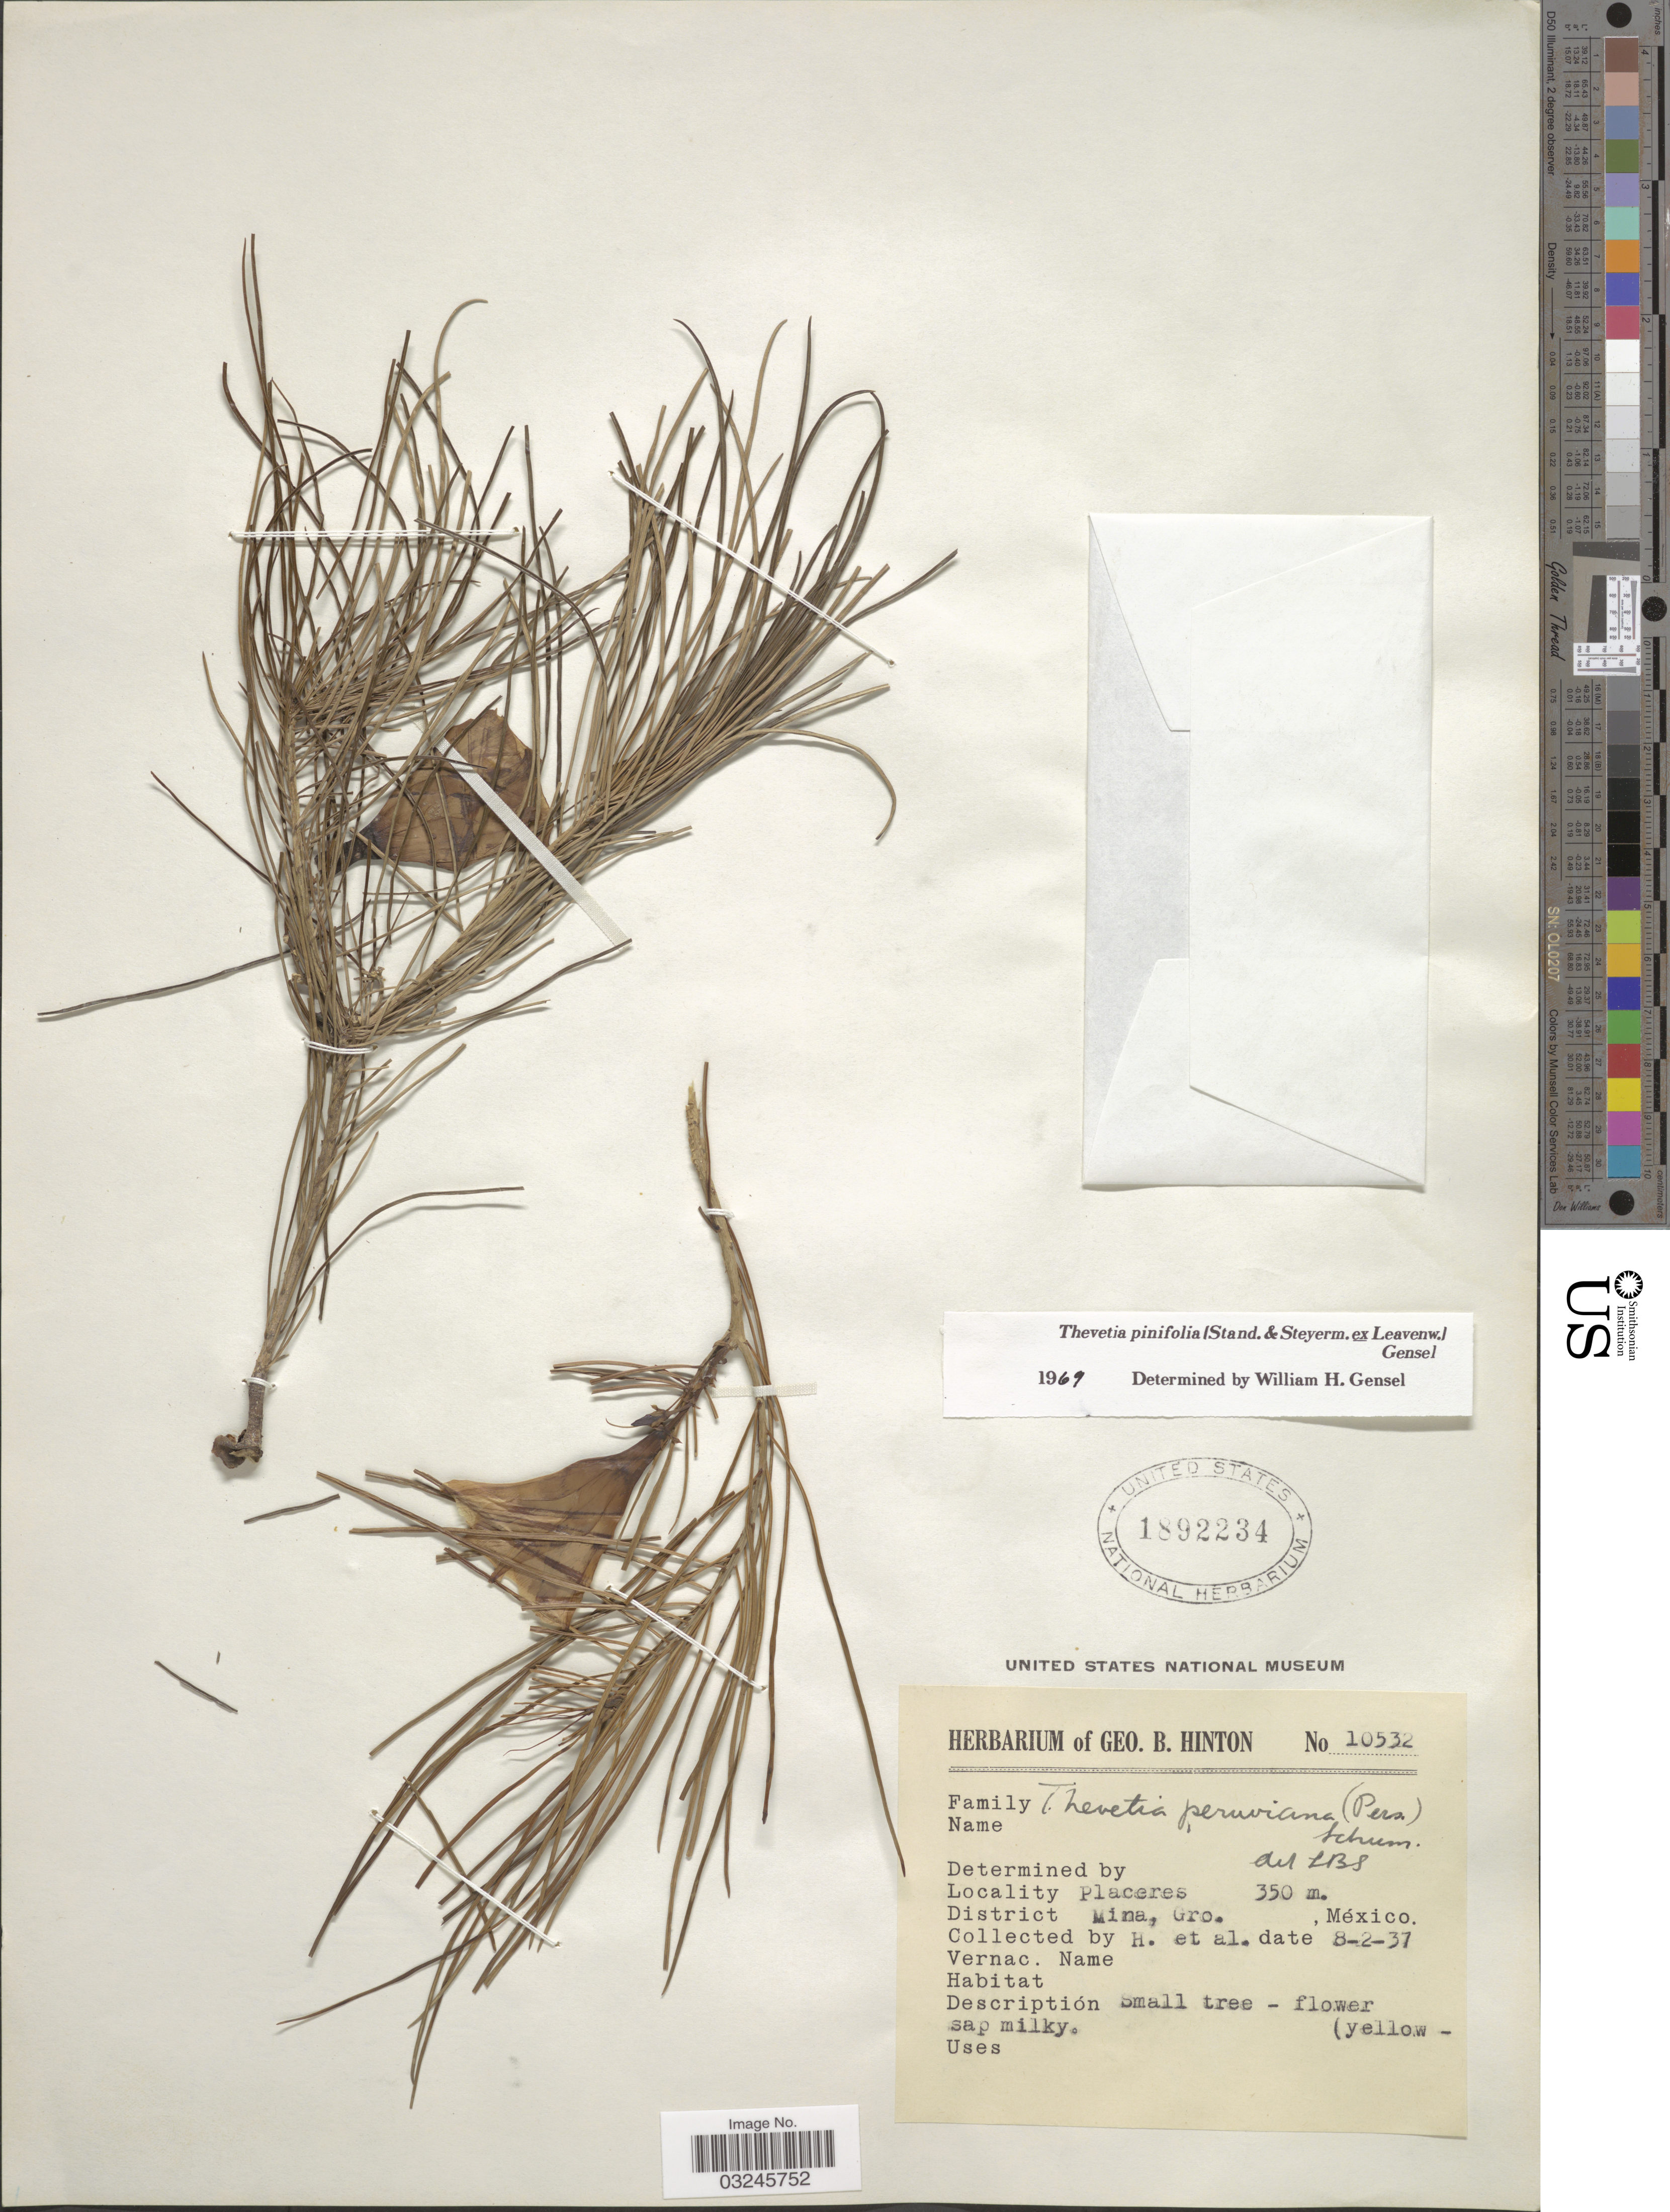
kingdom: Plantae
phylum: Tracheophyta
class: Magnoliopsida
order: Gentianales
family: Apocynaceae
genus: Thevetia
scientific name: Thevetia pinifolia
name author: (Standl.) J.K. Williams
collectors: G. B. Hinton & et al.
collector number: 10532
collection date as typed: Transcribed d/m/y: 8/2/37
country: Mexico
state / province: Guerrero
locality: Placeres, District Mina, Gro., México.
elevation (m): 350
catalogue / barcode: US 1892234